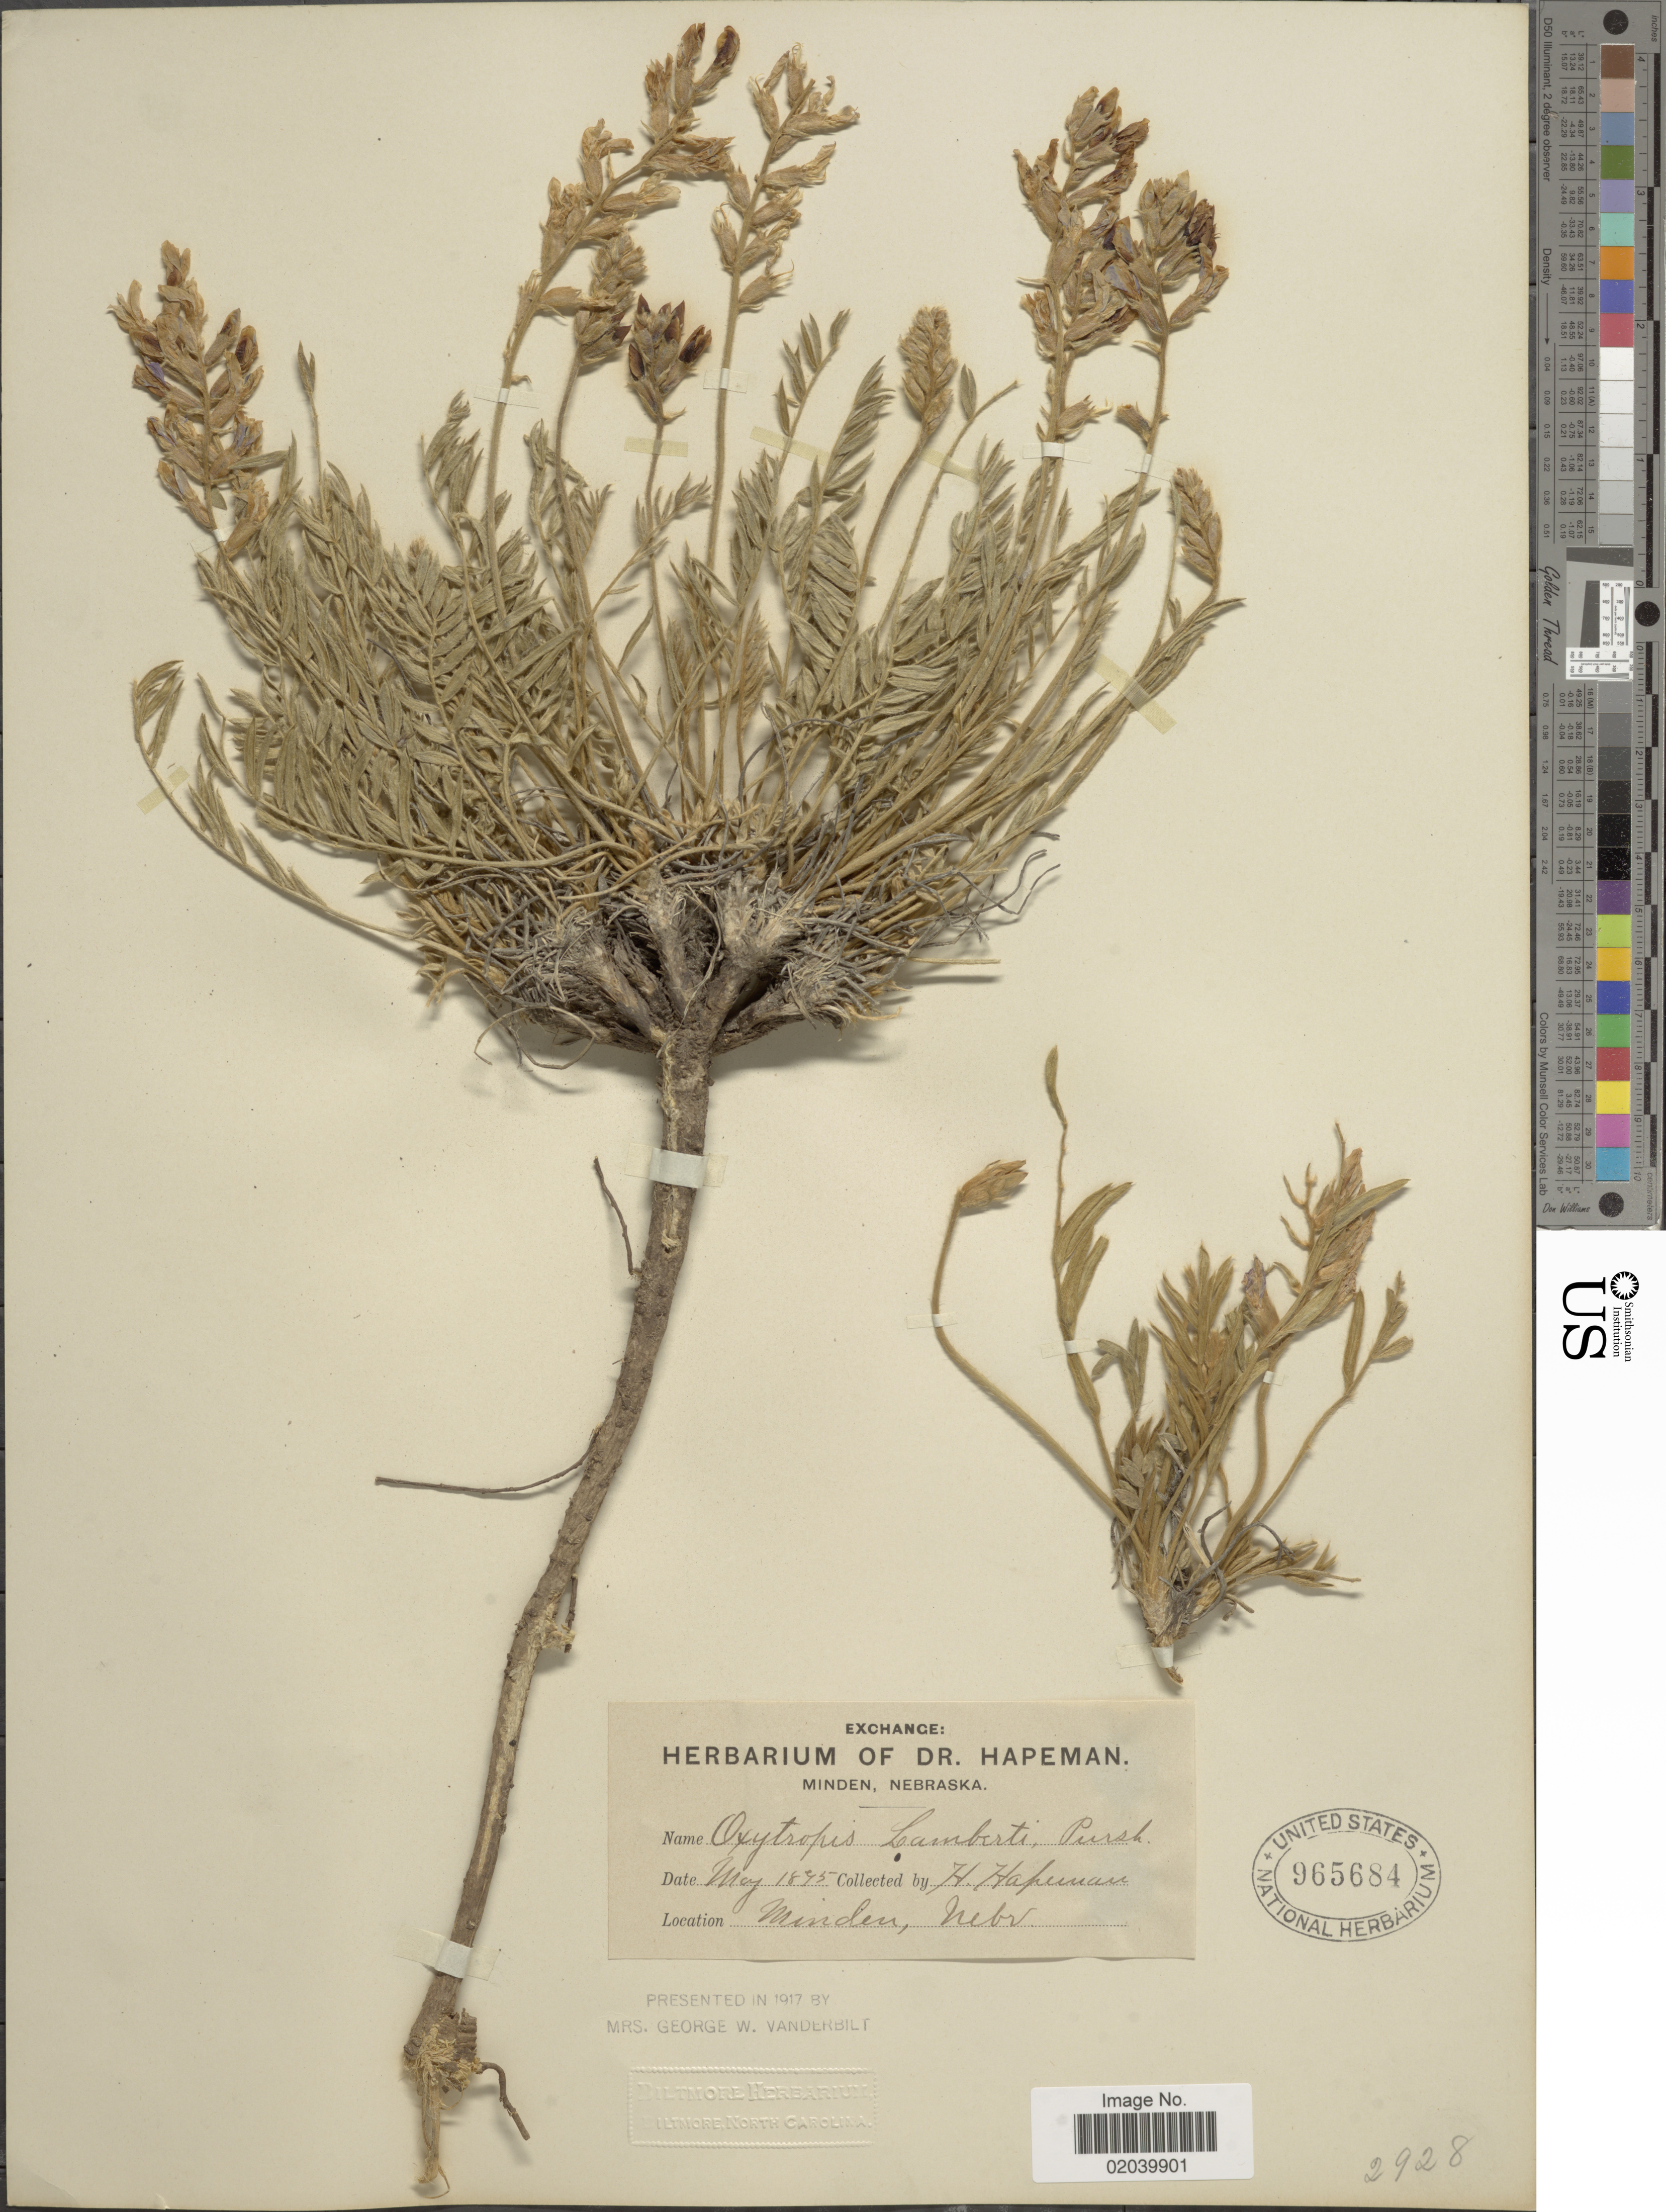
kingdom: Plantae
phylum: Tracheophyta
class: Magnoliopsida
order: Fabales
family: Fabaceae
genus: Oxytropis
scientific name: Oxytropis lambertii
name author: Pursh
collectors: H. Hapeuan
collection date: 1875-05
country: United States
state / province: Nebraska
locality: Minden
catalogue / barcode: US 965684